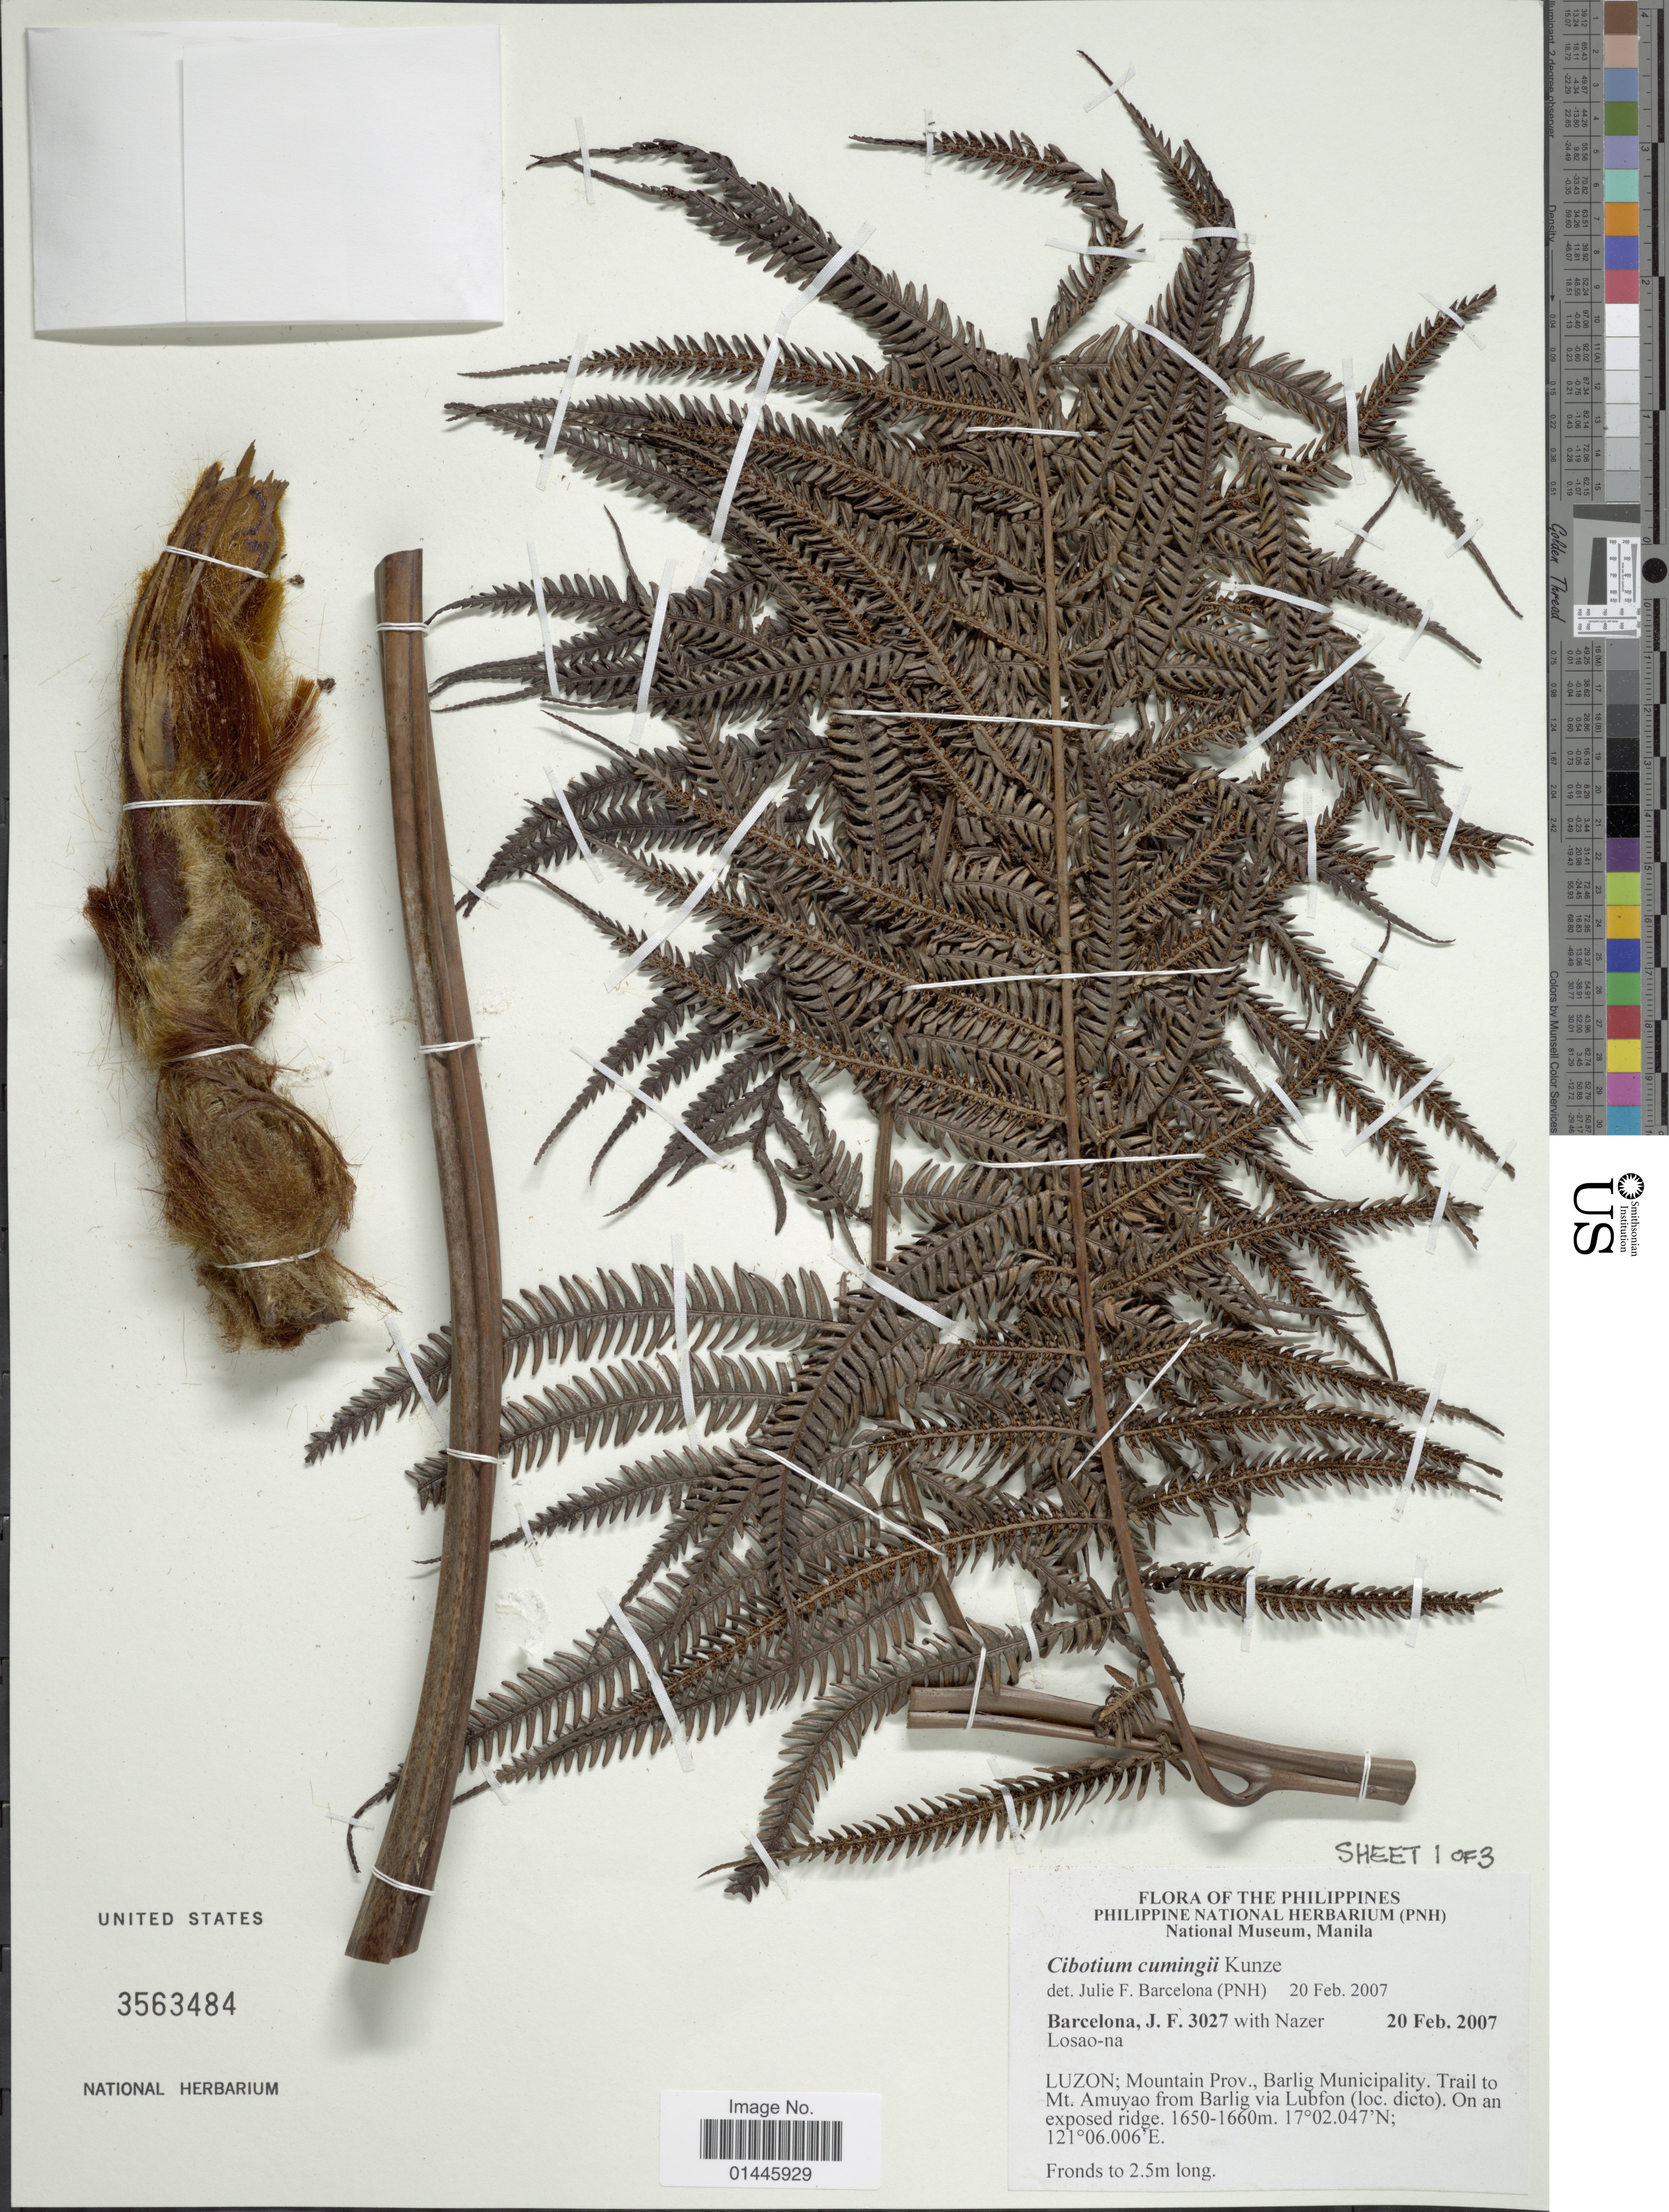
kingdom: Plantae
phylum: Tracheophyta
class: Polypodiopsida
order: Cyatheales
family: Cibotiaceae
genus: Cibotium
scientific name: Cibotium cumingii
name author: Kunze ex Christ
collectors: J. F. Barcelona & N. Losao-na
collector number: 3027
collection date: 2007-02-20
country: Philippines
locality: Luzon: Mountain Prov., Barlig Municipality, trail to Mt. Amuyao from Barlig via Lubfon, on an exposed ridge.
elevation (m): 1650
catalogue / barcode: US 3563484